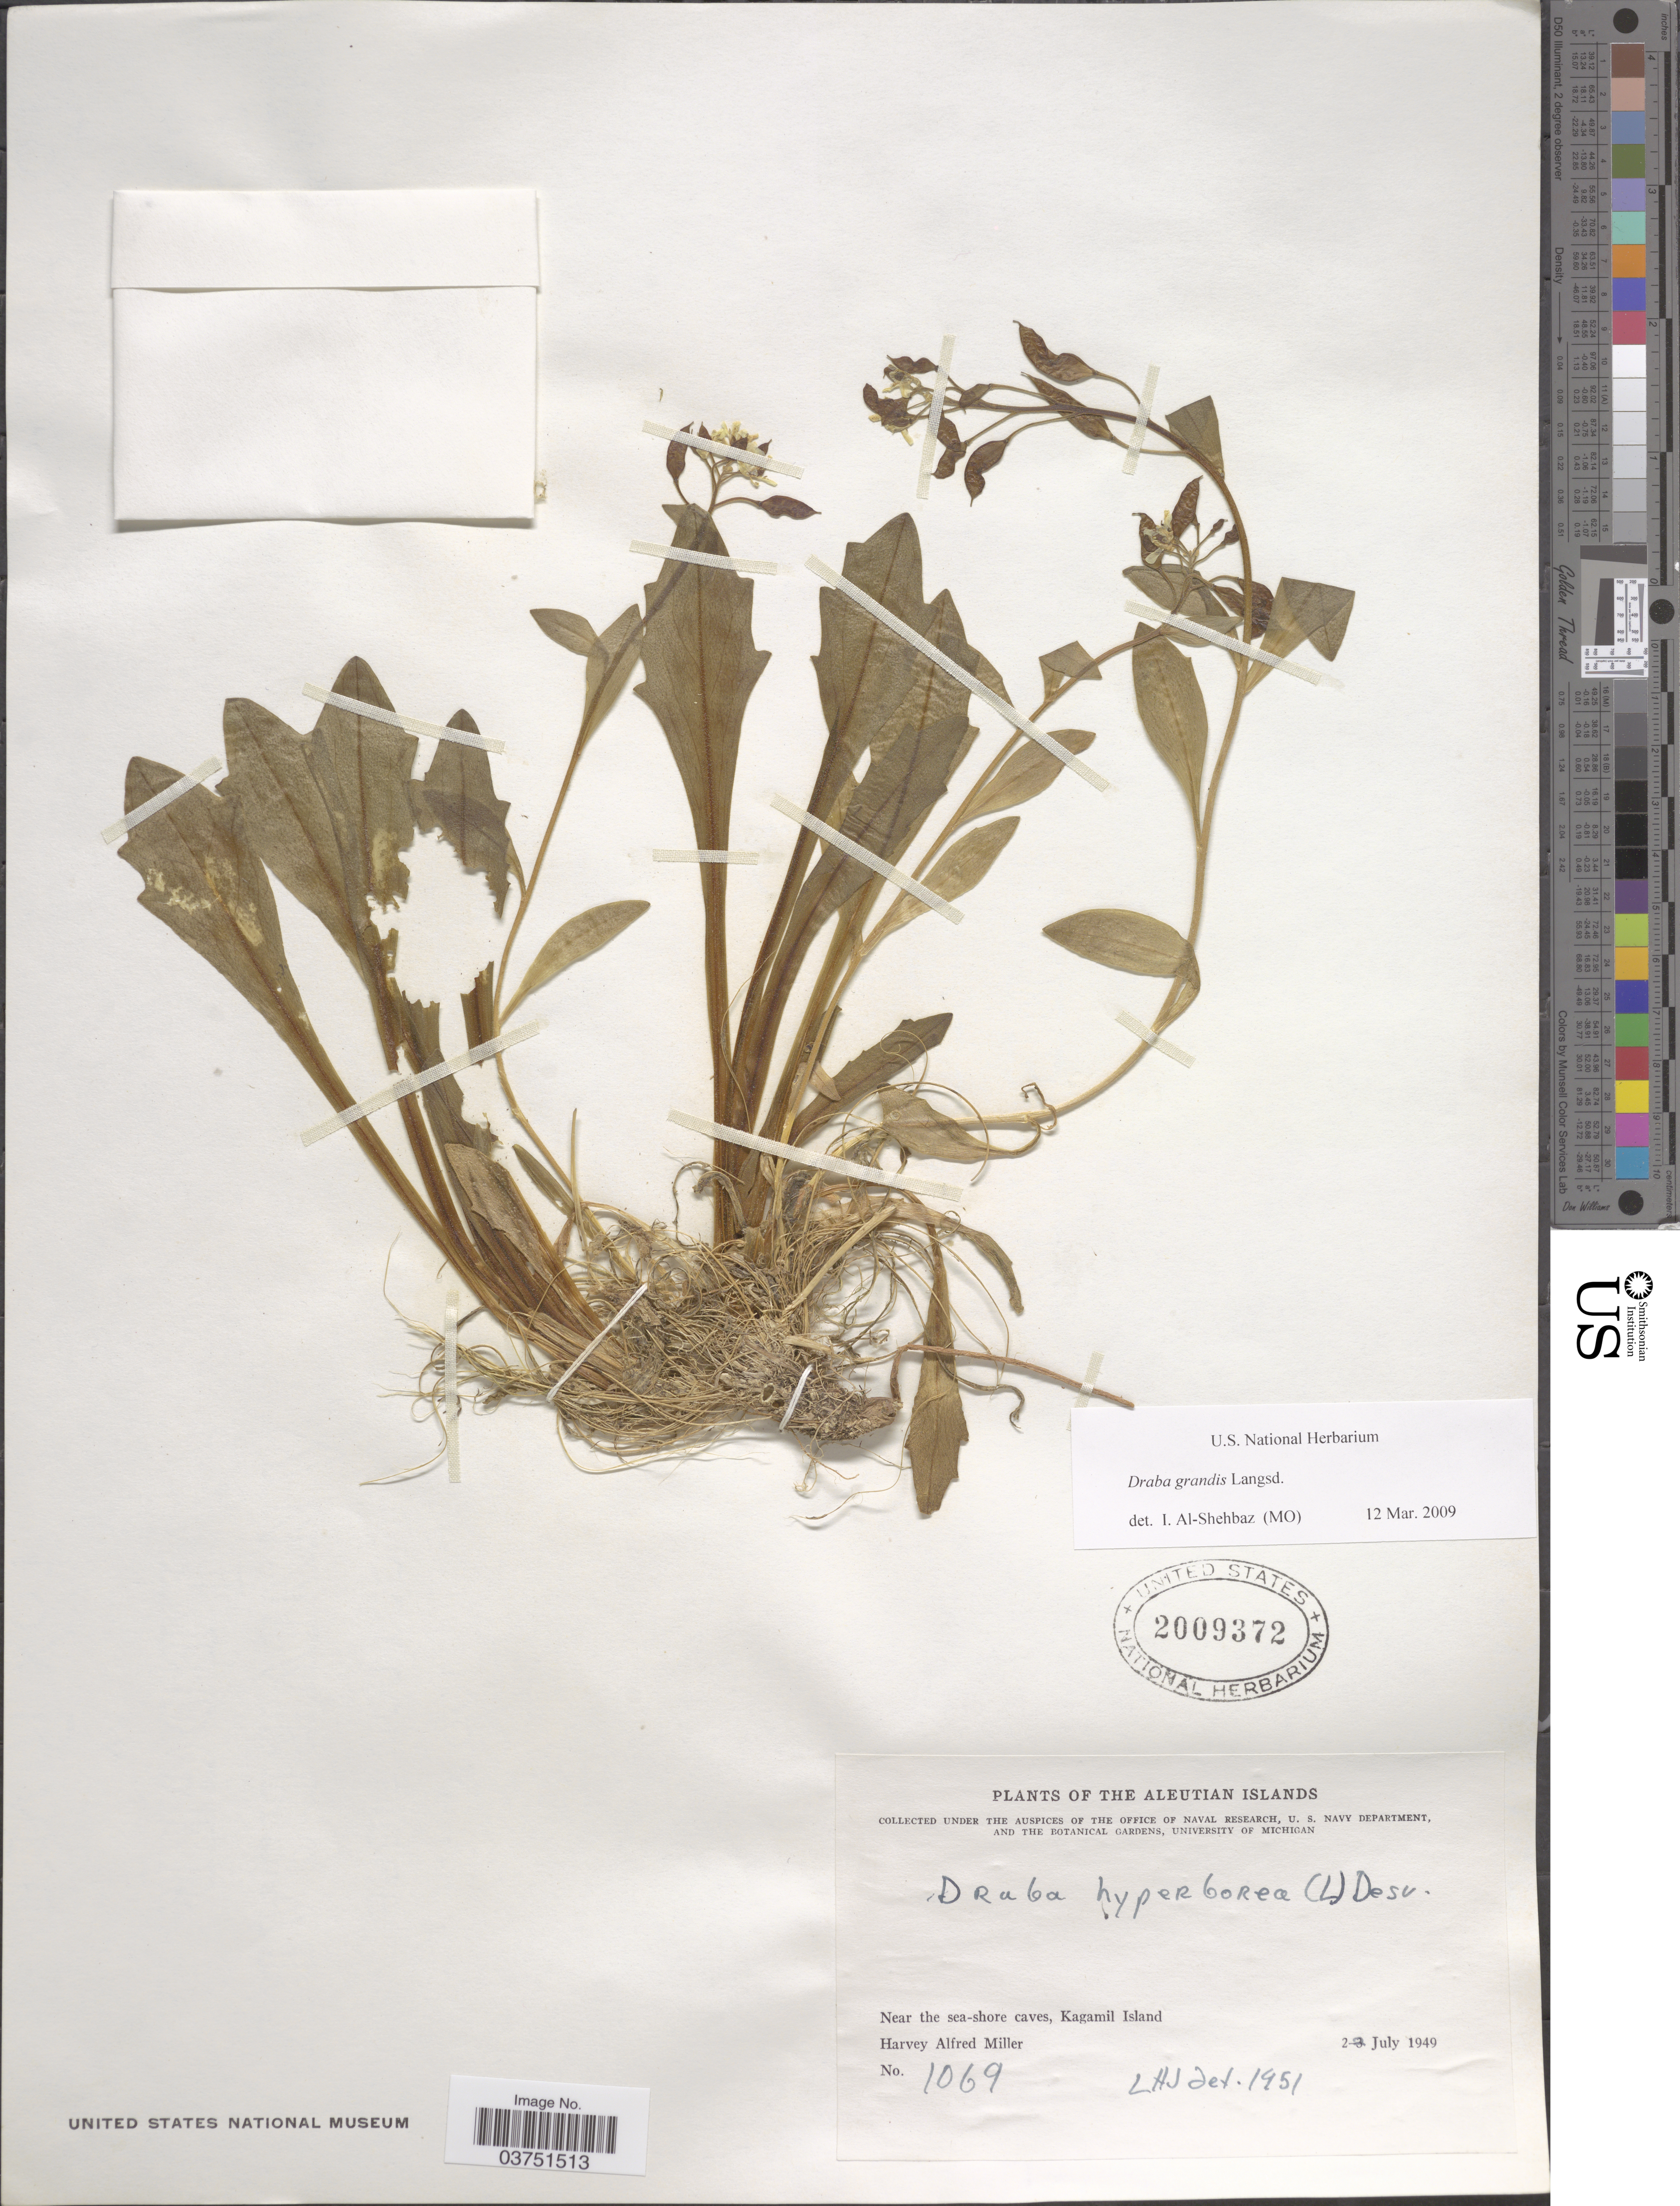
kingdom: Plantae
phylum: Tracheophyta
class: Magnoliopsida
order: Brassicales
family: Brassicaceae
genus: Draba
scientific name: Draba grandis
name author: Langsd. ex DC.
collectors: H. A. Miller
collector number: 1069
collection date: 1949-07-02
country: United States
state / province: Alaska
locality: Aleutian Islands; Near the sea-shore caves, Kagamil Island.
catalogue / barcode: US 2009372